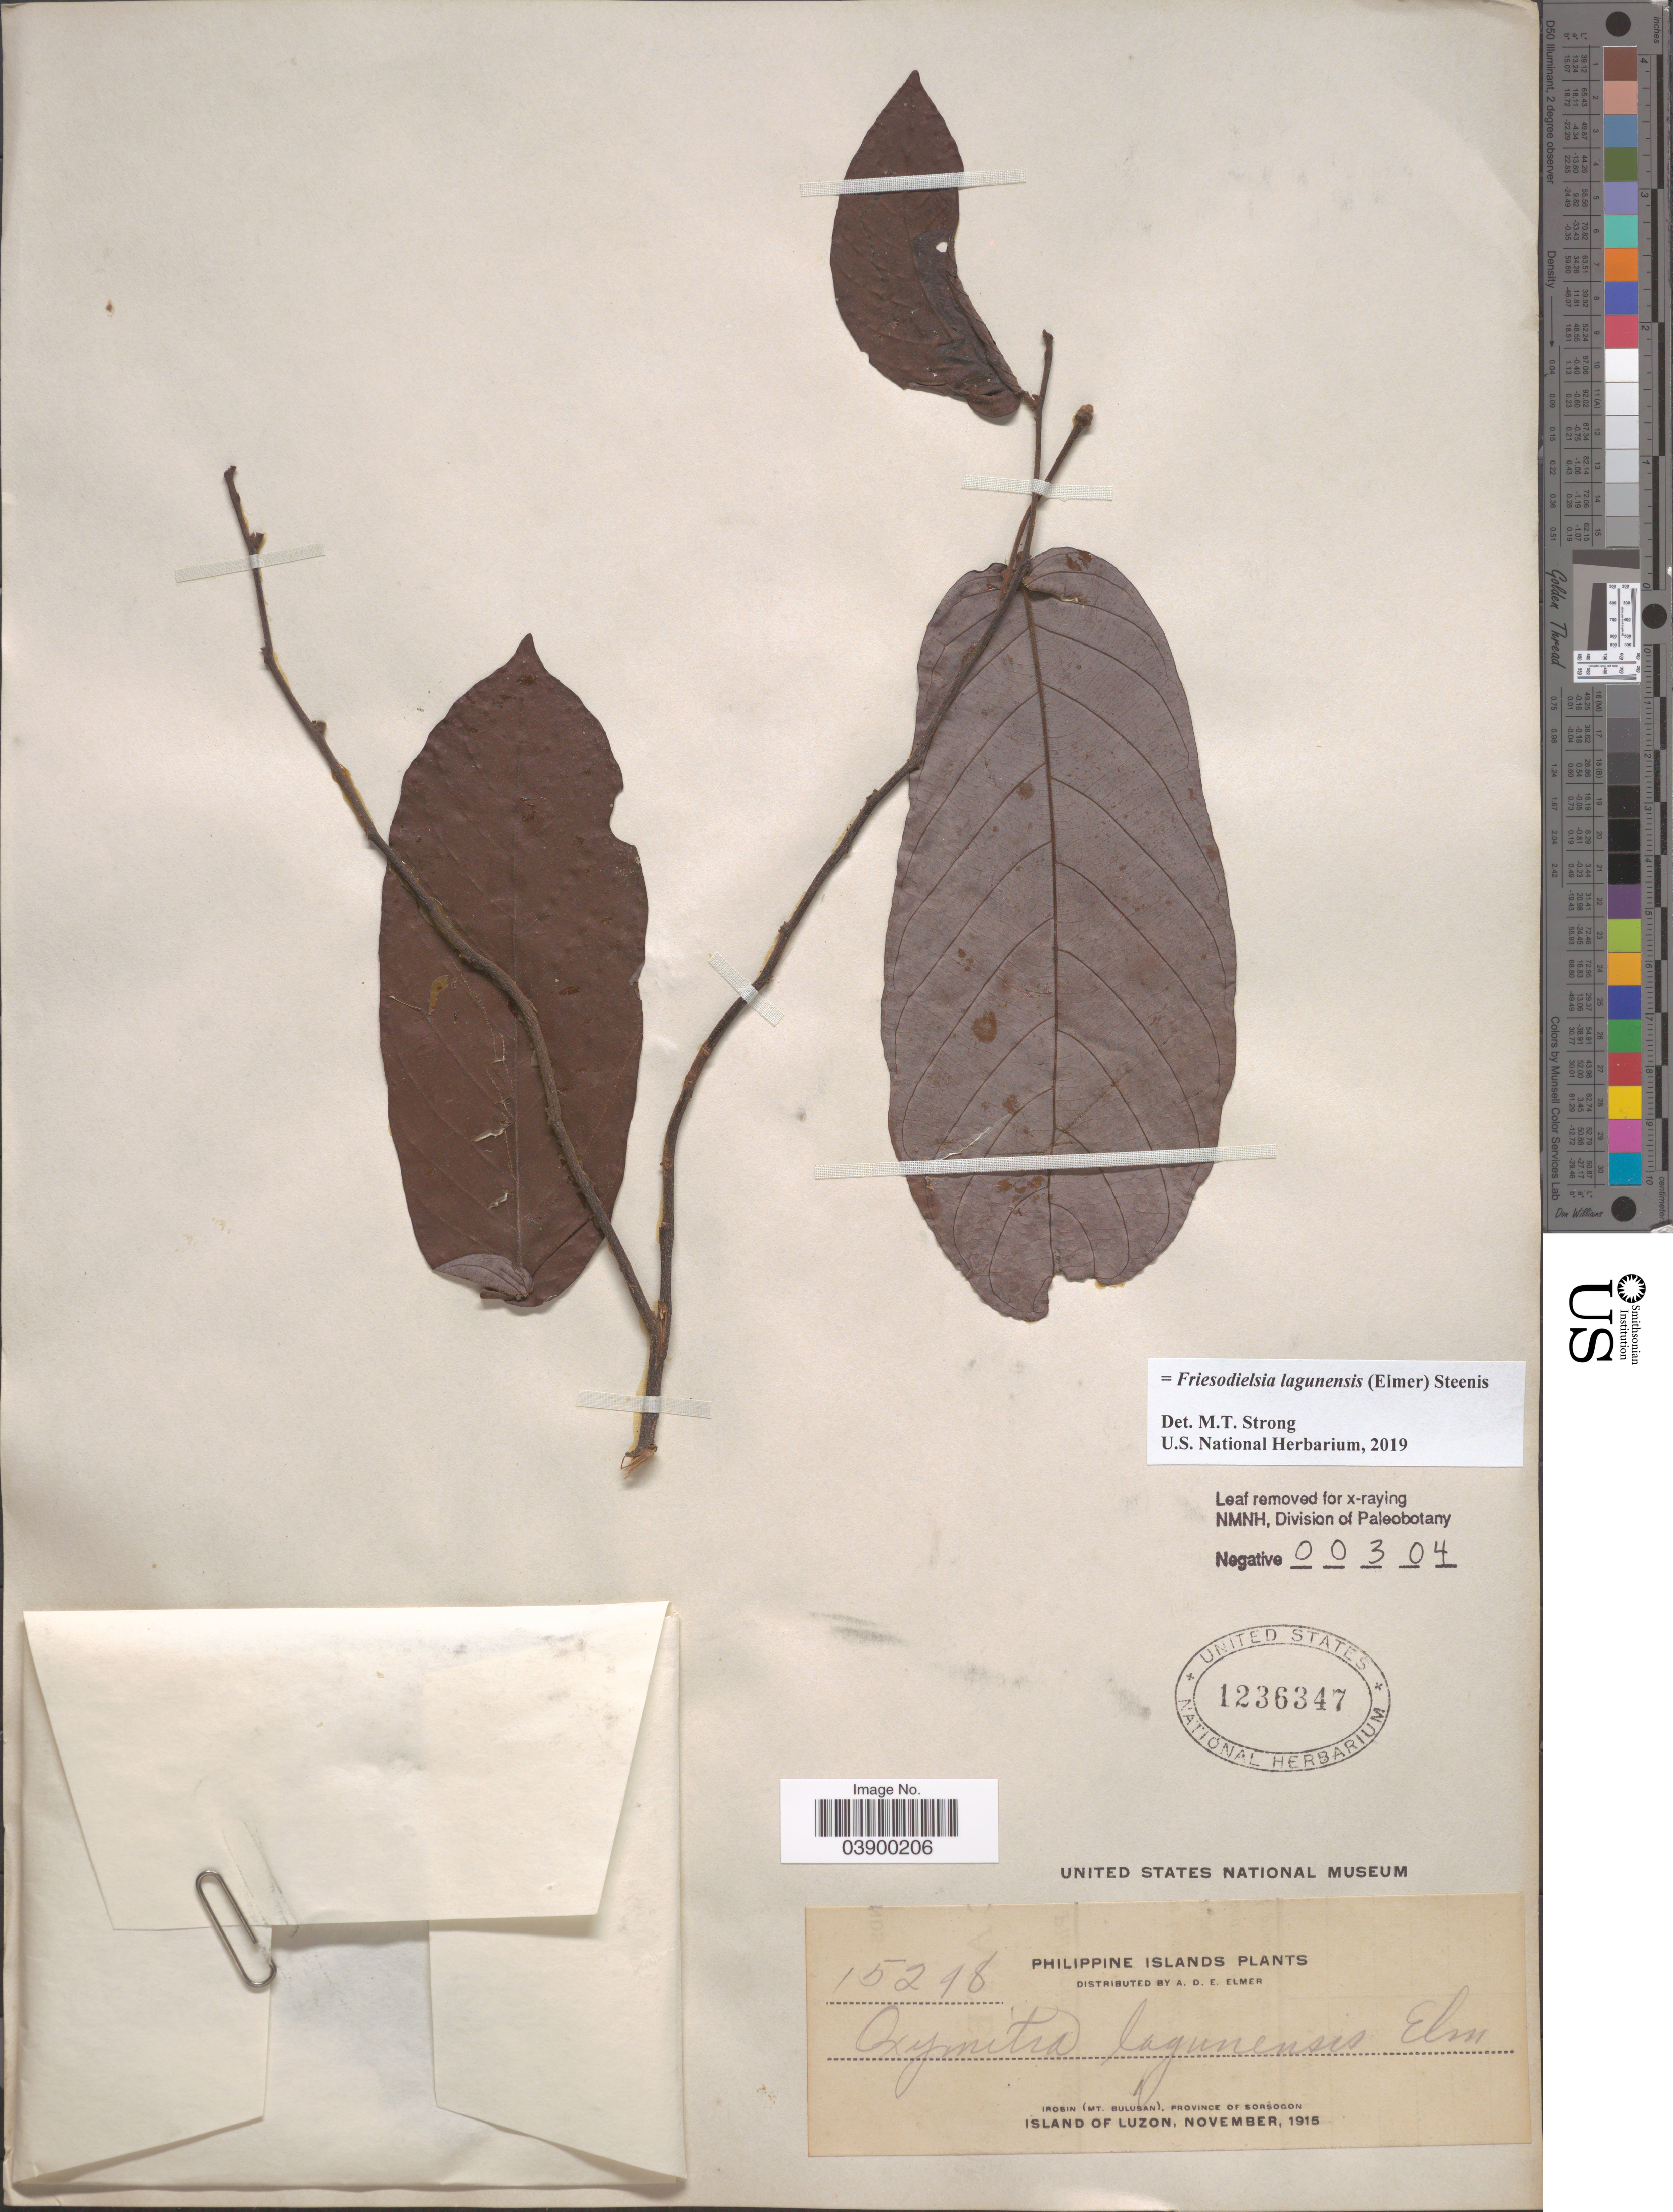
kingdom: Plantae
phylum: Tracheophyta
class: Magnoliopsida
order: Magnoliales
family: Annonaceae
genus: Friesodielsia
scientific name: Friesodielsia lagunensis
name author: (Elmer) Steenis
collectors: A. D. E. Elmer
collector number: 15298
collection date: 1915-11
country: Philippines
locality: Irosin (Mt. Bulusan), Province of Sorsogon. Island of Luzon.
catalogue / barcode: US 1236347